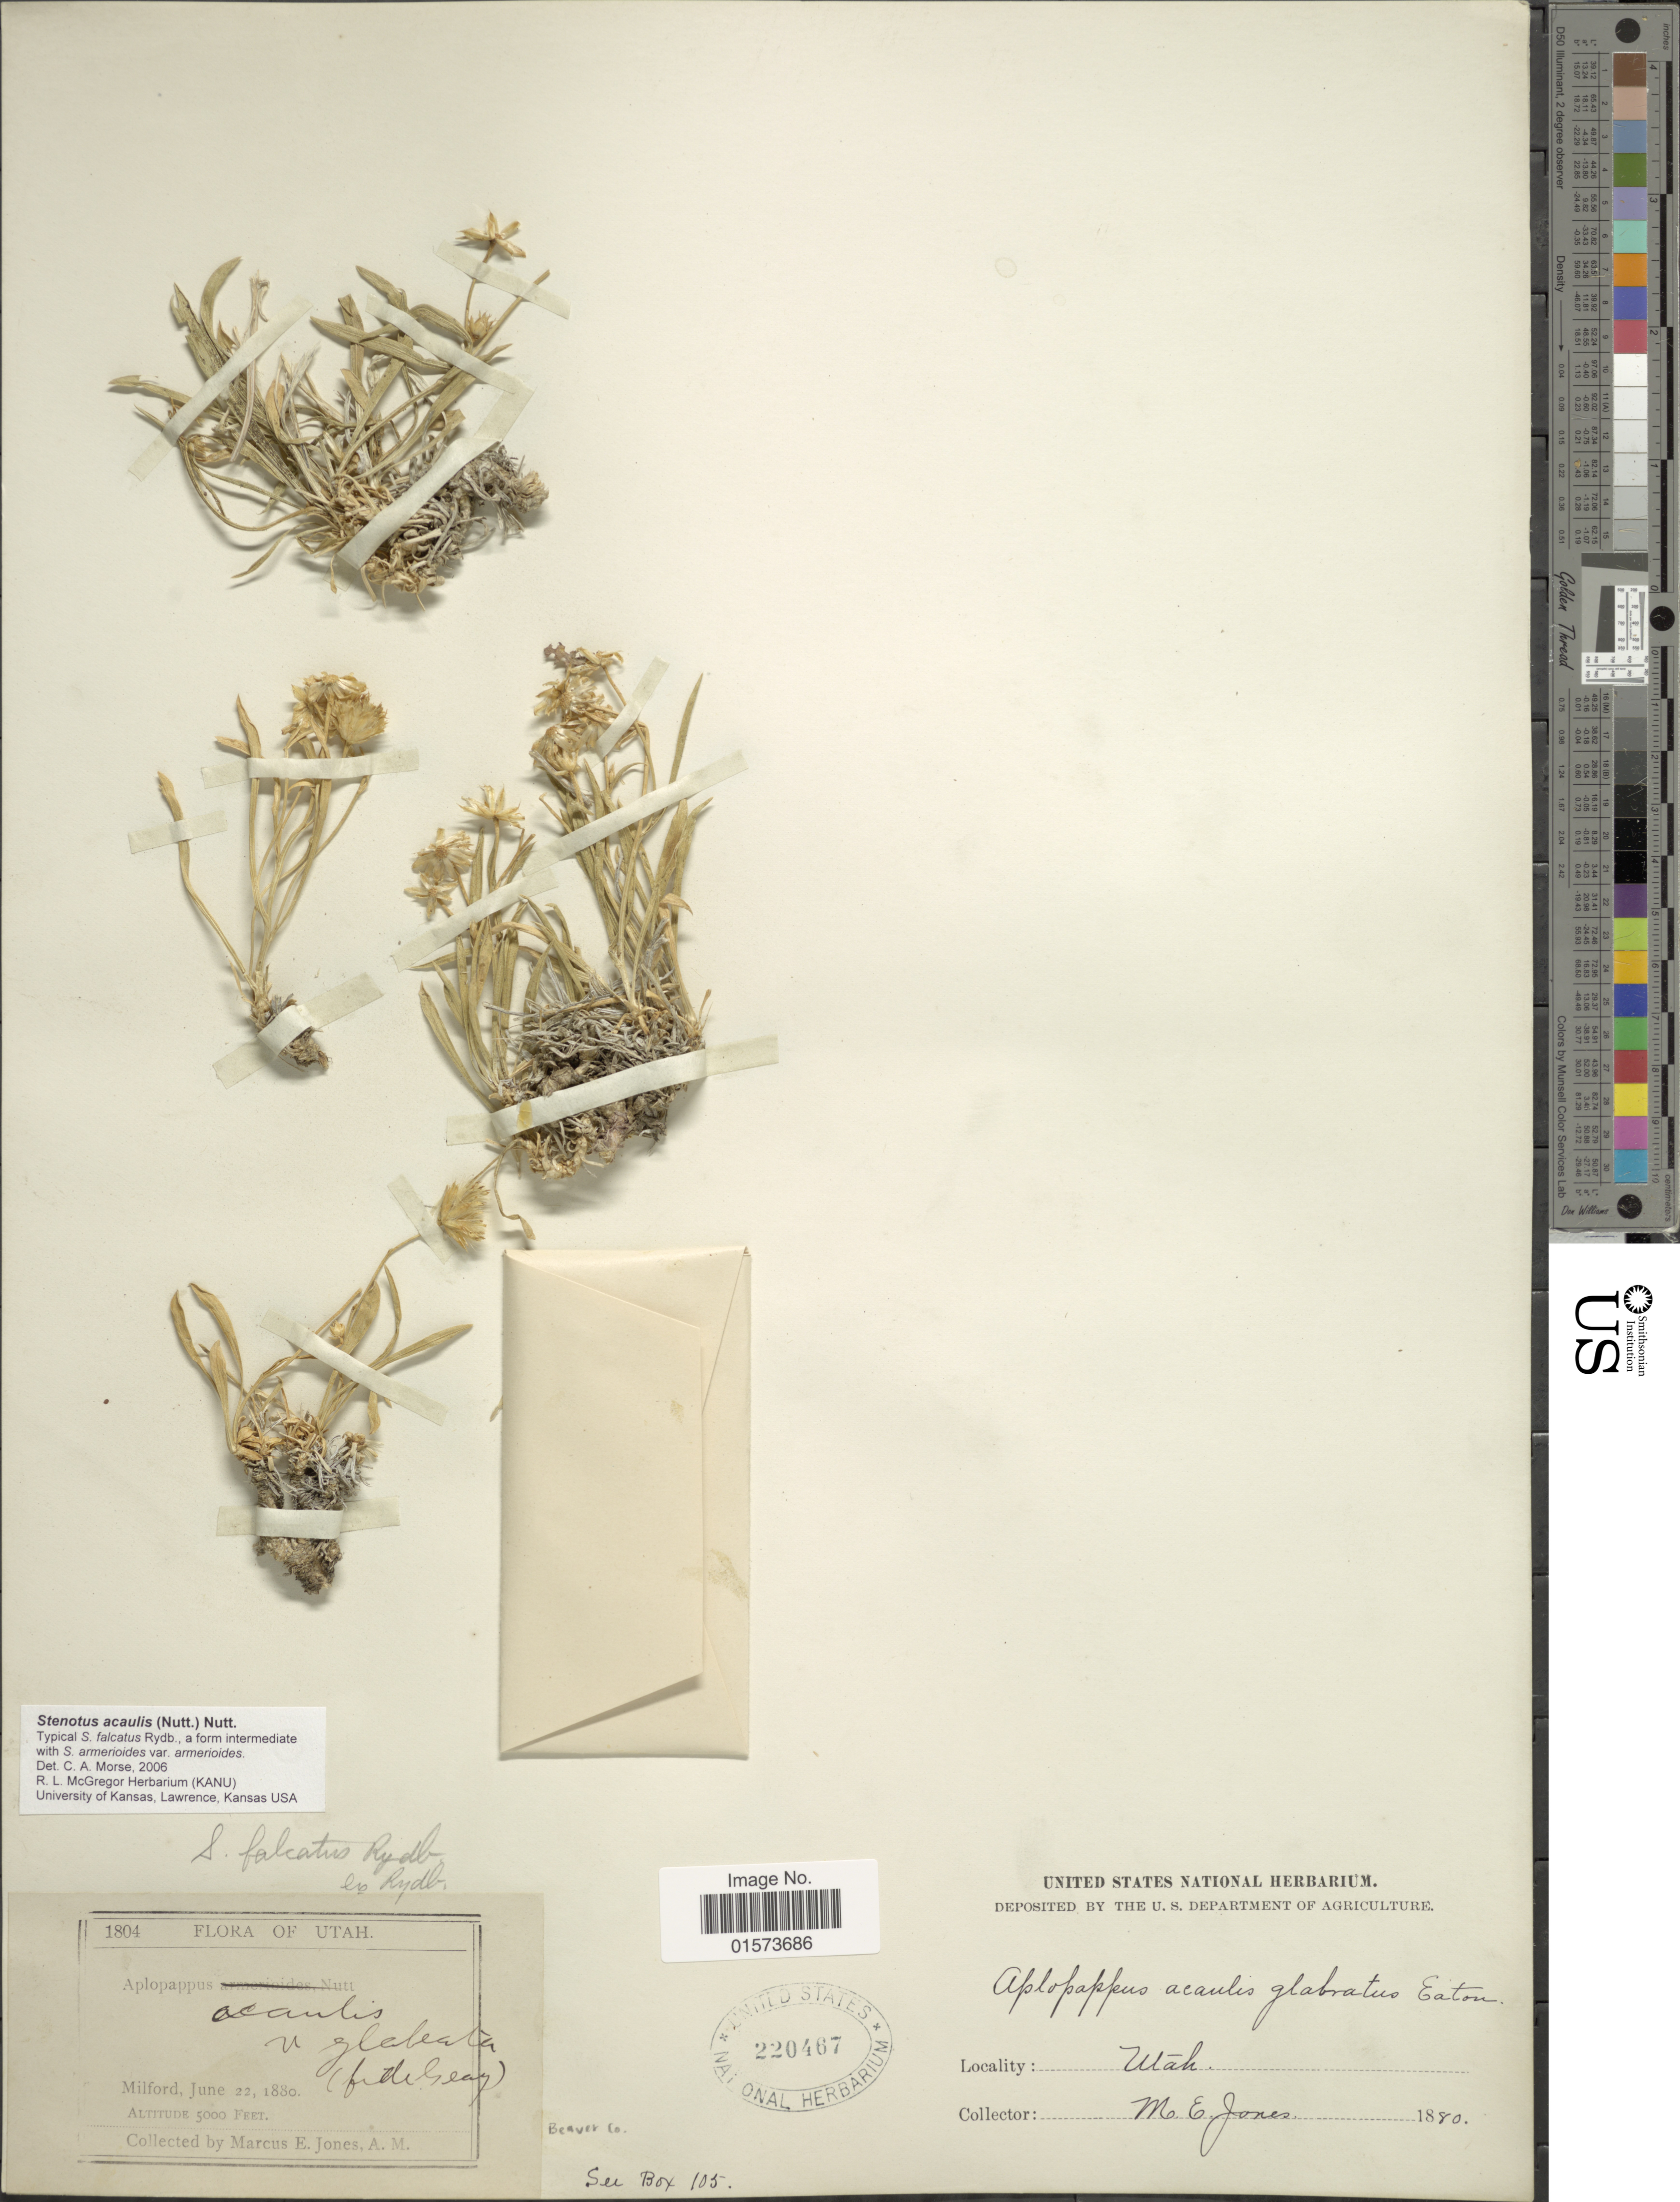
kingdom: Plantae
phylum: Tracheophyta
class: Magnoliopsida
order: Asterales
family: Asteraceae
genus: Stenotus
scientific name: Stenotus acaulis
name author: (Nutt.) Nutt.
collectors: M. E. Jones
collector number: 1804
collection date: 1880-06-22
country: United States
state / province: Utah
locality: Milford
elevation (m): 1524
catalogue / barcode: US 220467